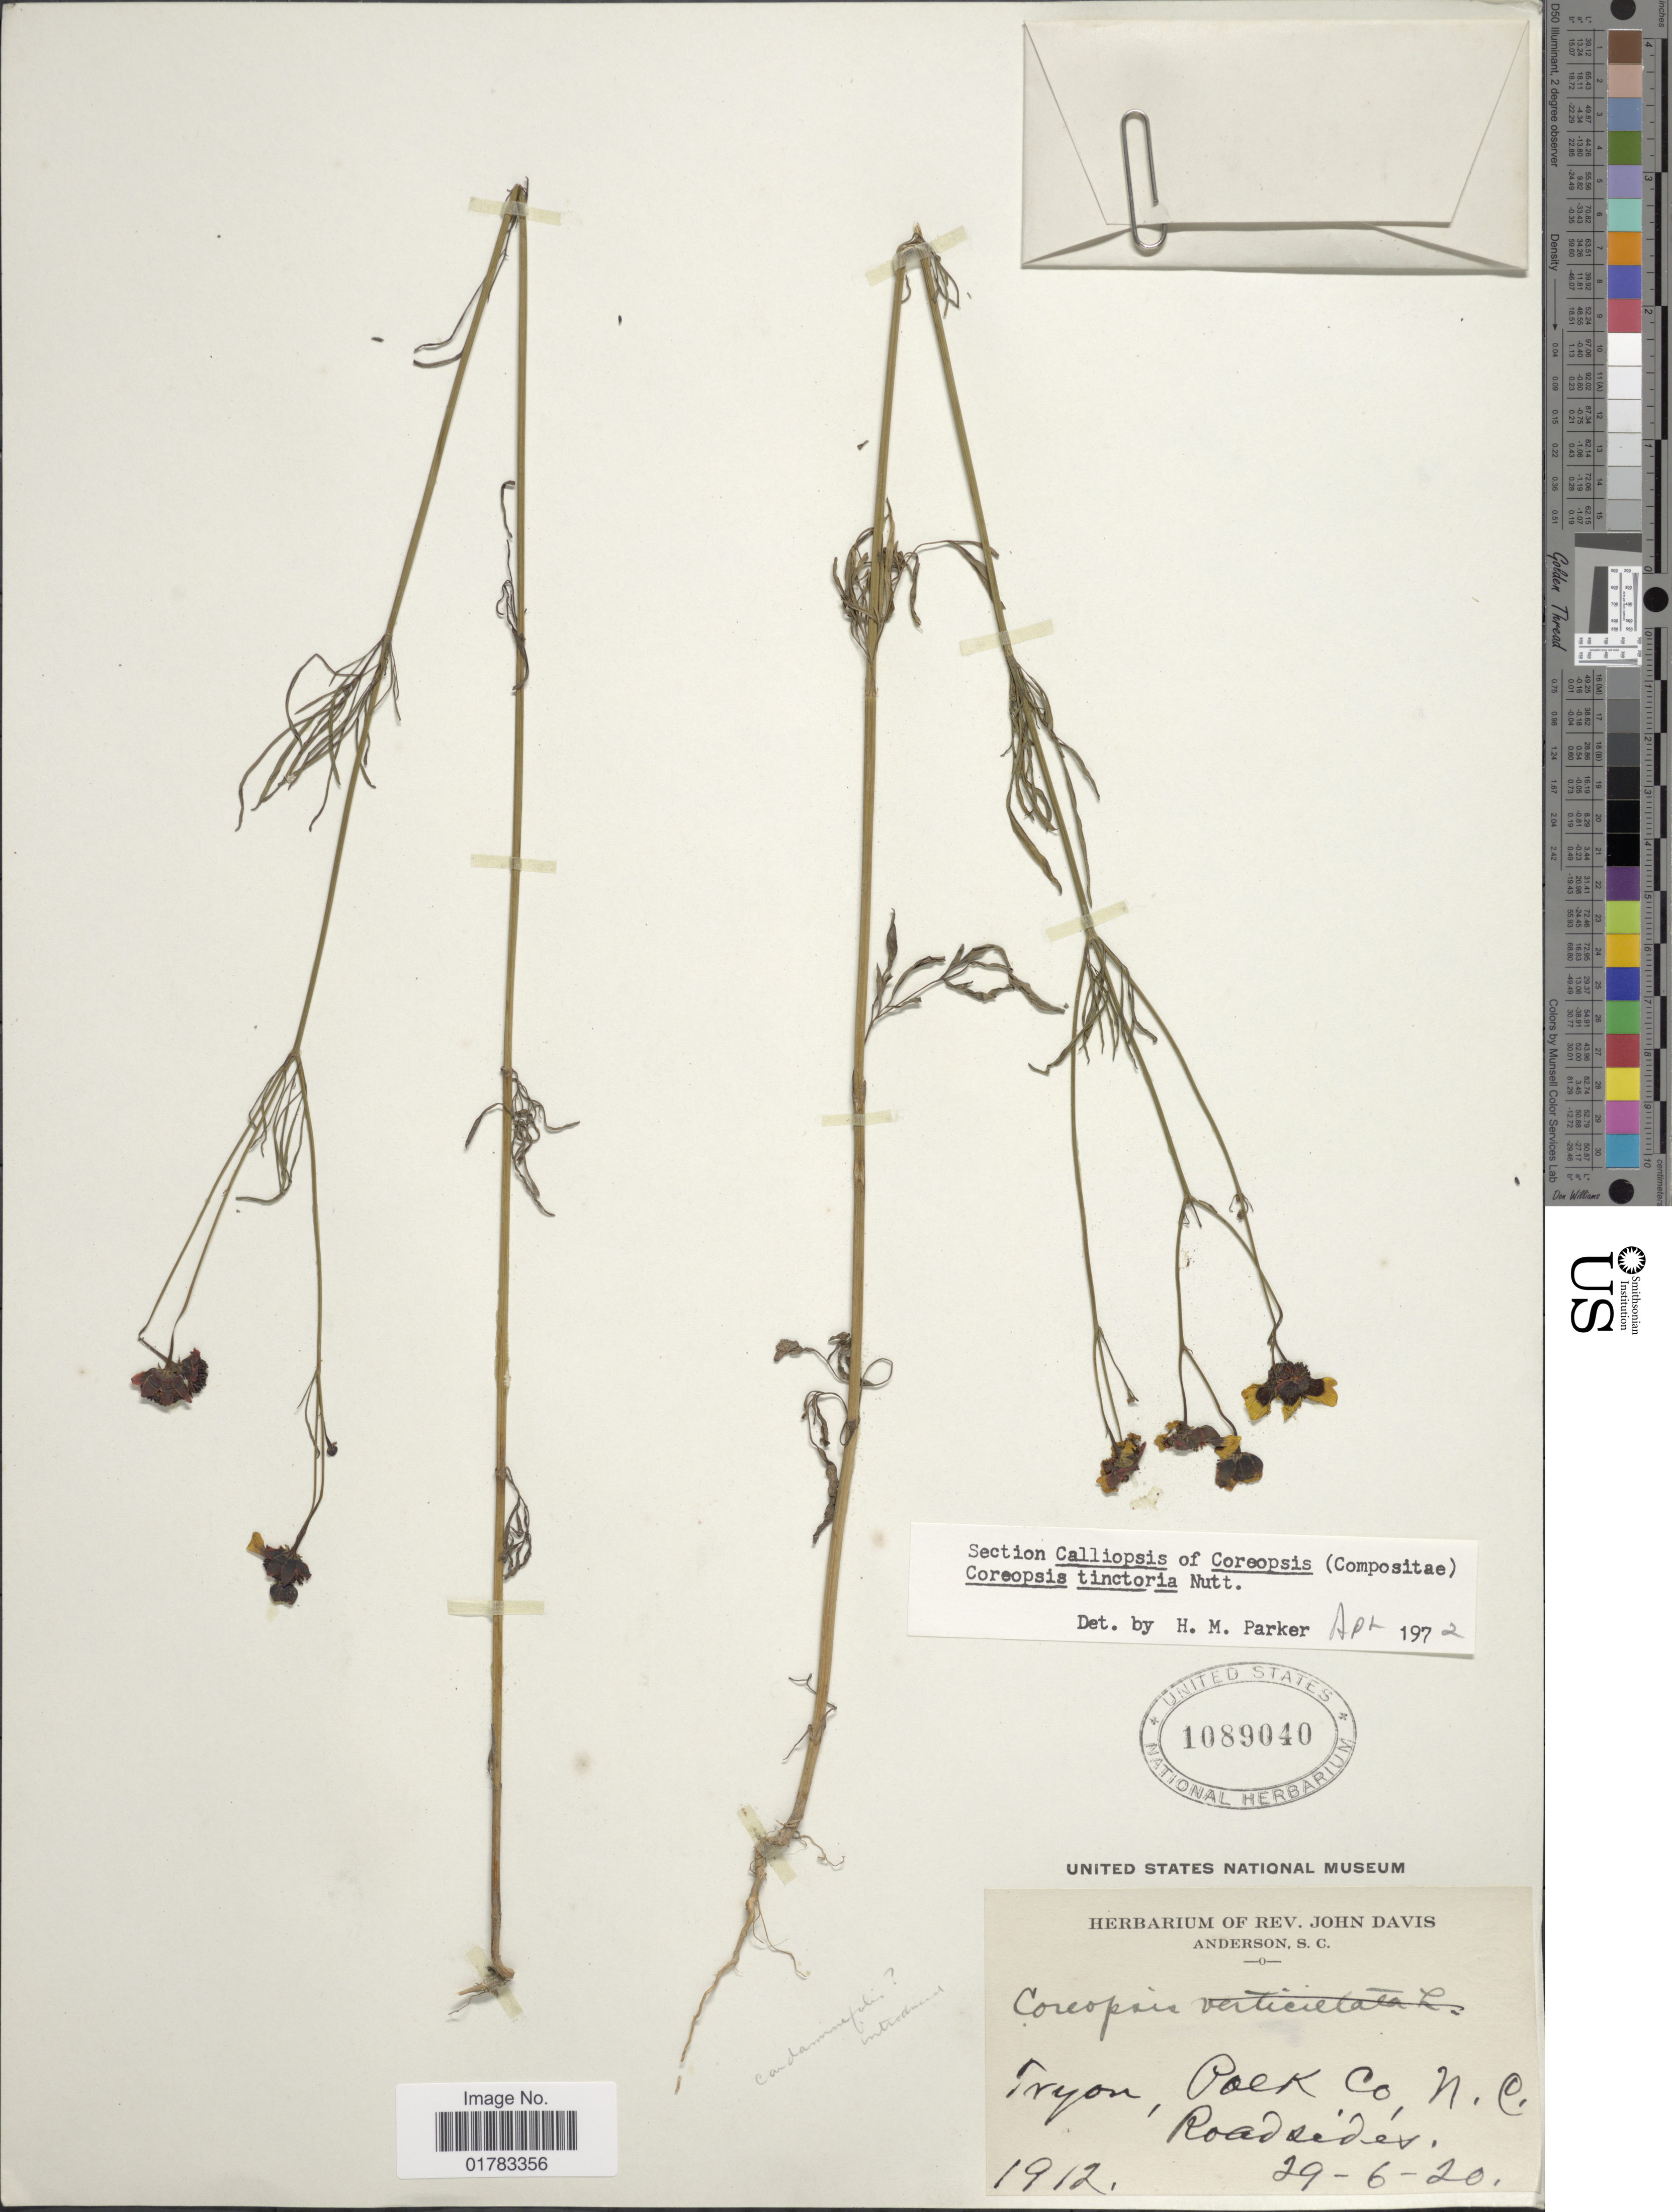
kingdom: Plantae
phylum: Tracheophyta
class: Magnoliopsida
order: Asterales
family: Asteraceae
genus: Coreopsis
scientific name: Coreopsis tinctoria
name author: Nutt.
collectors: ex herb. Rev. John Davis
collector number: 1912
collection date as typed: Transcribed d/m/y: 29/6/20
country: United States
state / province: North Carolina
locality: Tryon, Polk Co., roadsides, Anderson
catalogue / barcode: US 1089040